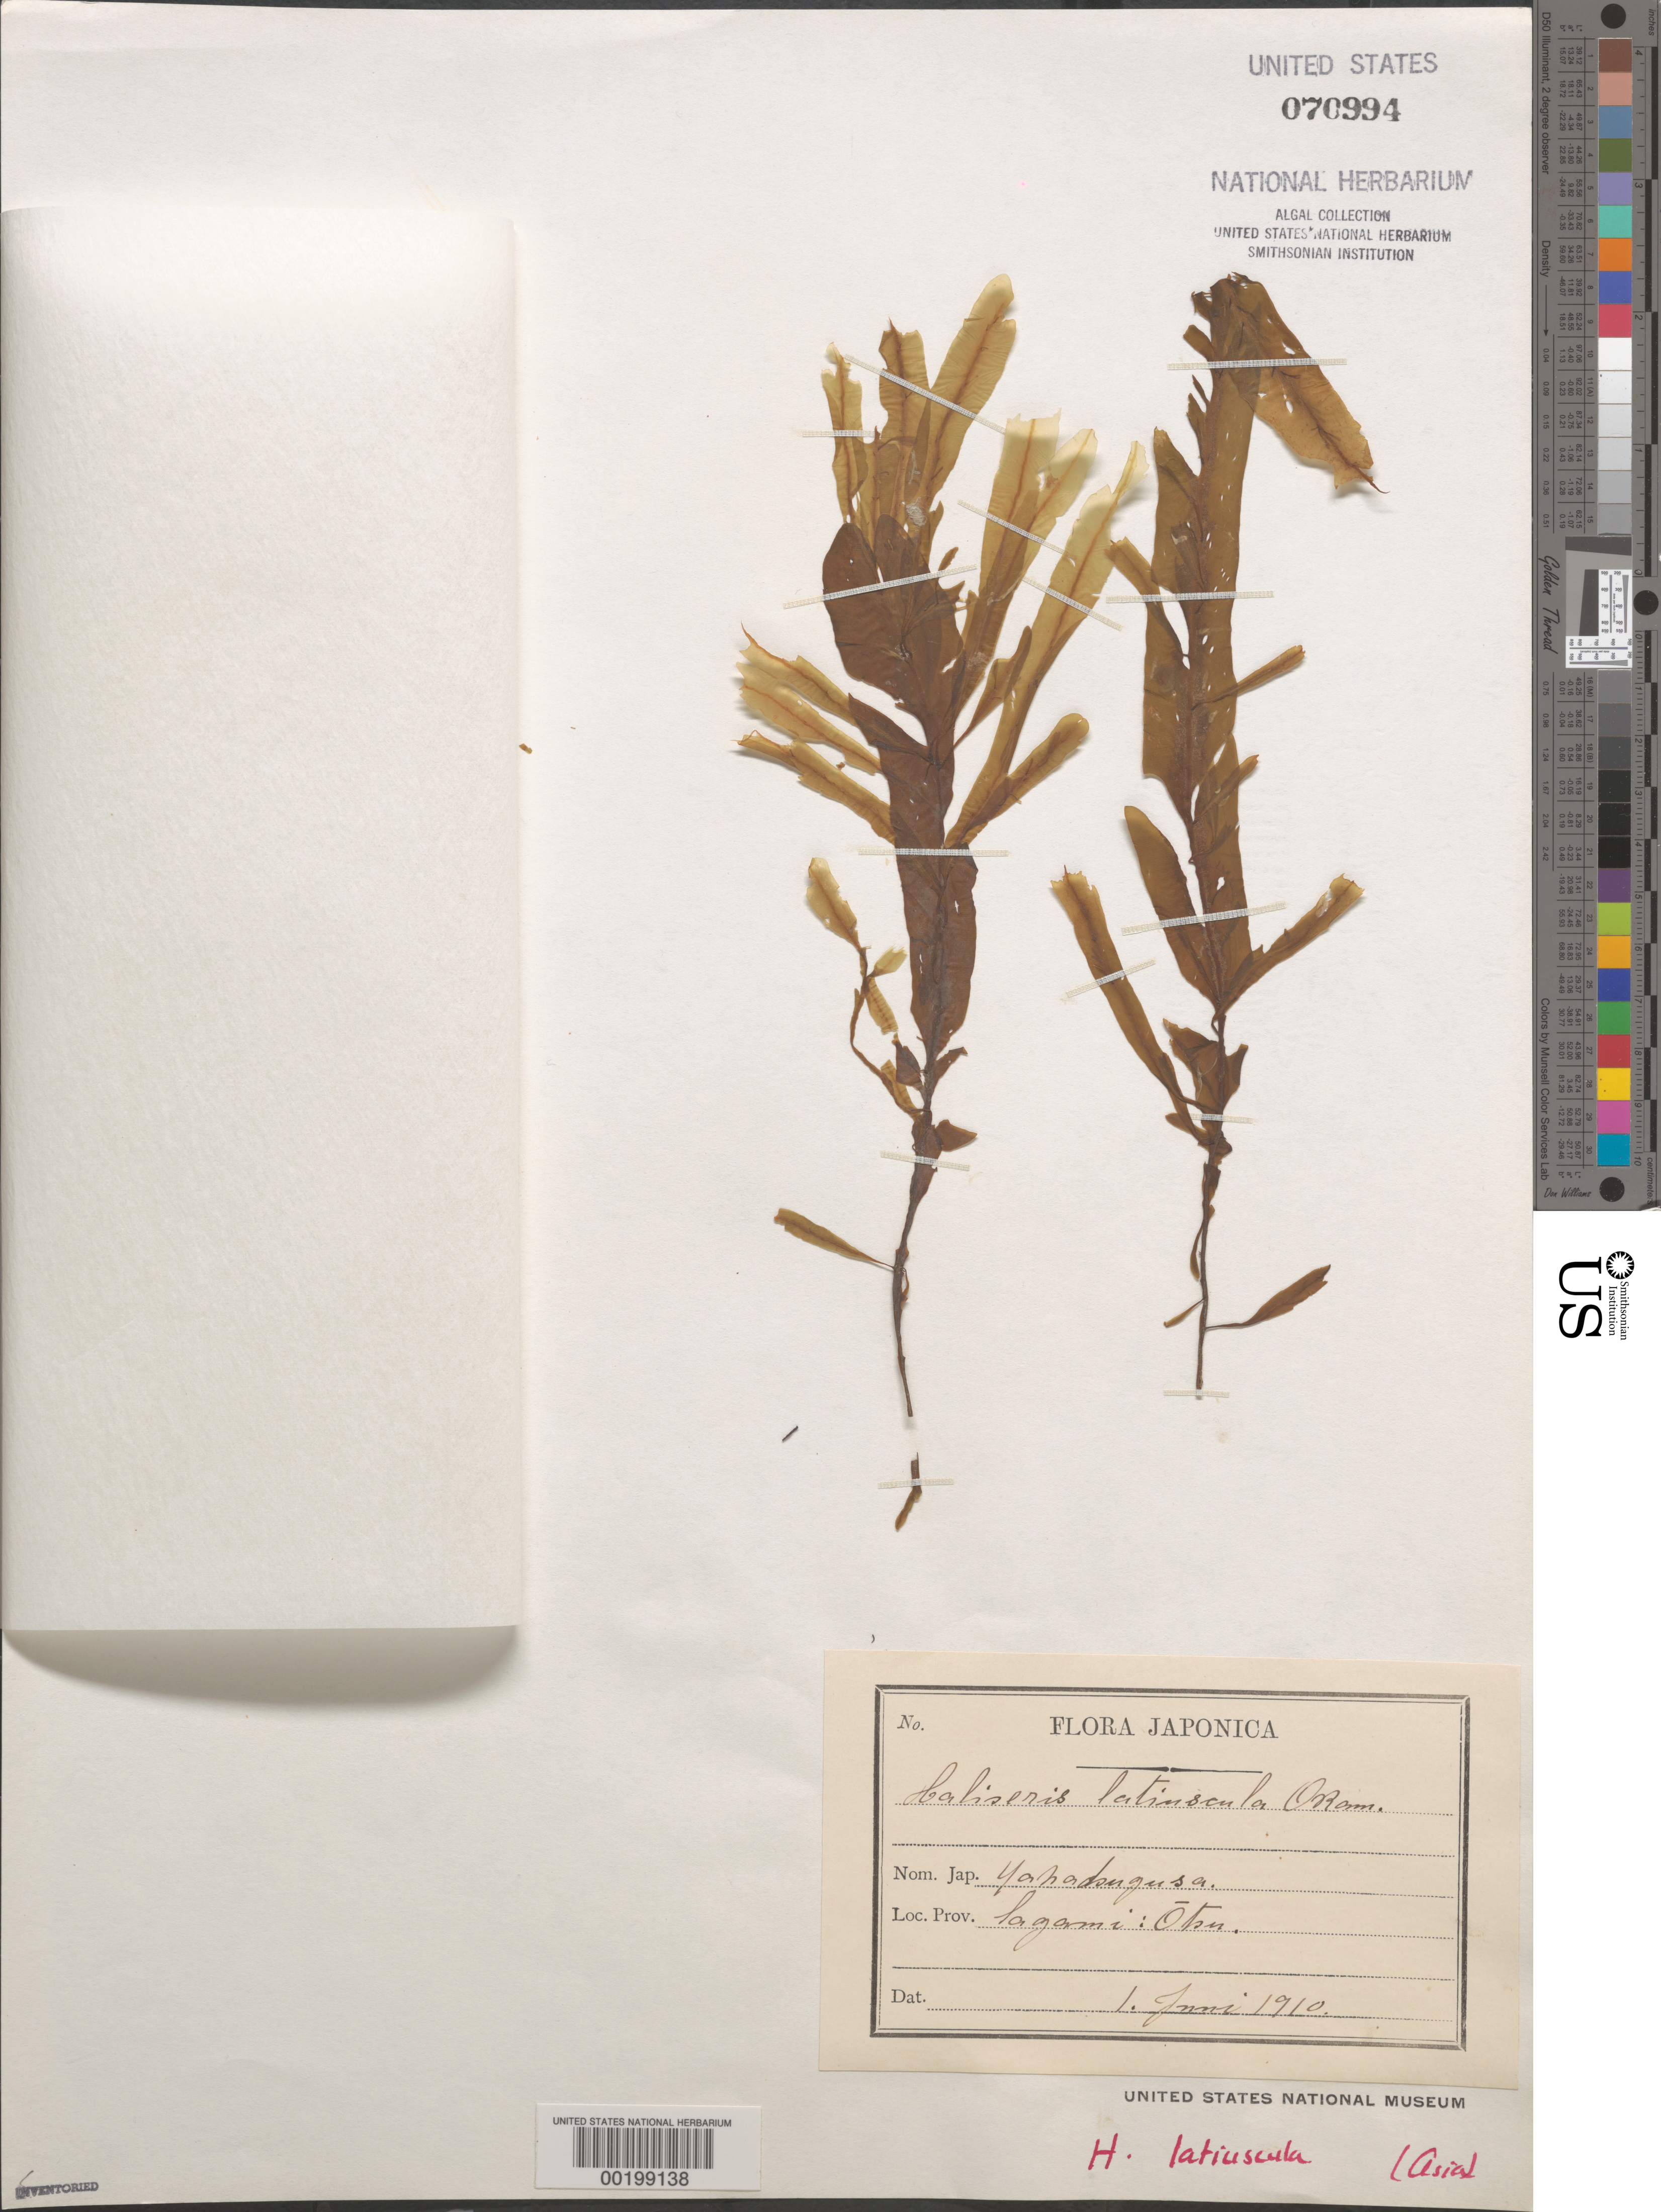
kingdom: Chromista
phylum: Ochrophyta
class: Phaeophyceae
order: Dictyotales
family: Dictyotaceae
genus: Dictyopteris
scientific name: Dictyopteris latiuscula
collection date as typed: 01 Jun 1910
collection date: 1910-06-01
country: Japan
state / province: Siga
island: Honshu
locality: Otsu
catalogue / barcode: US 70994